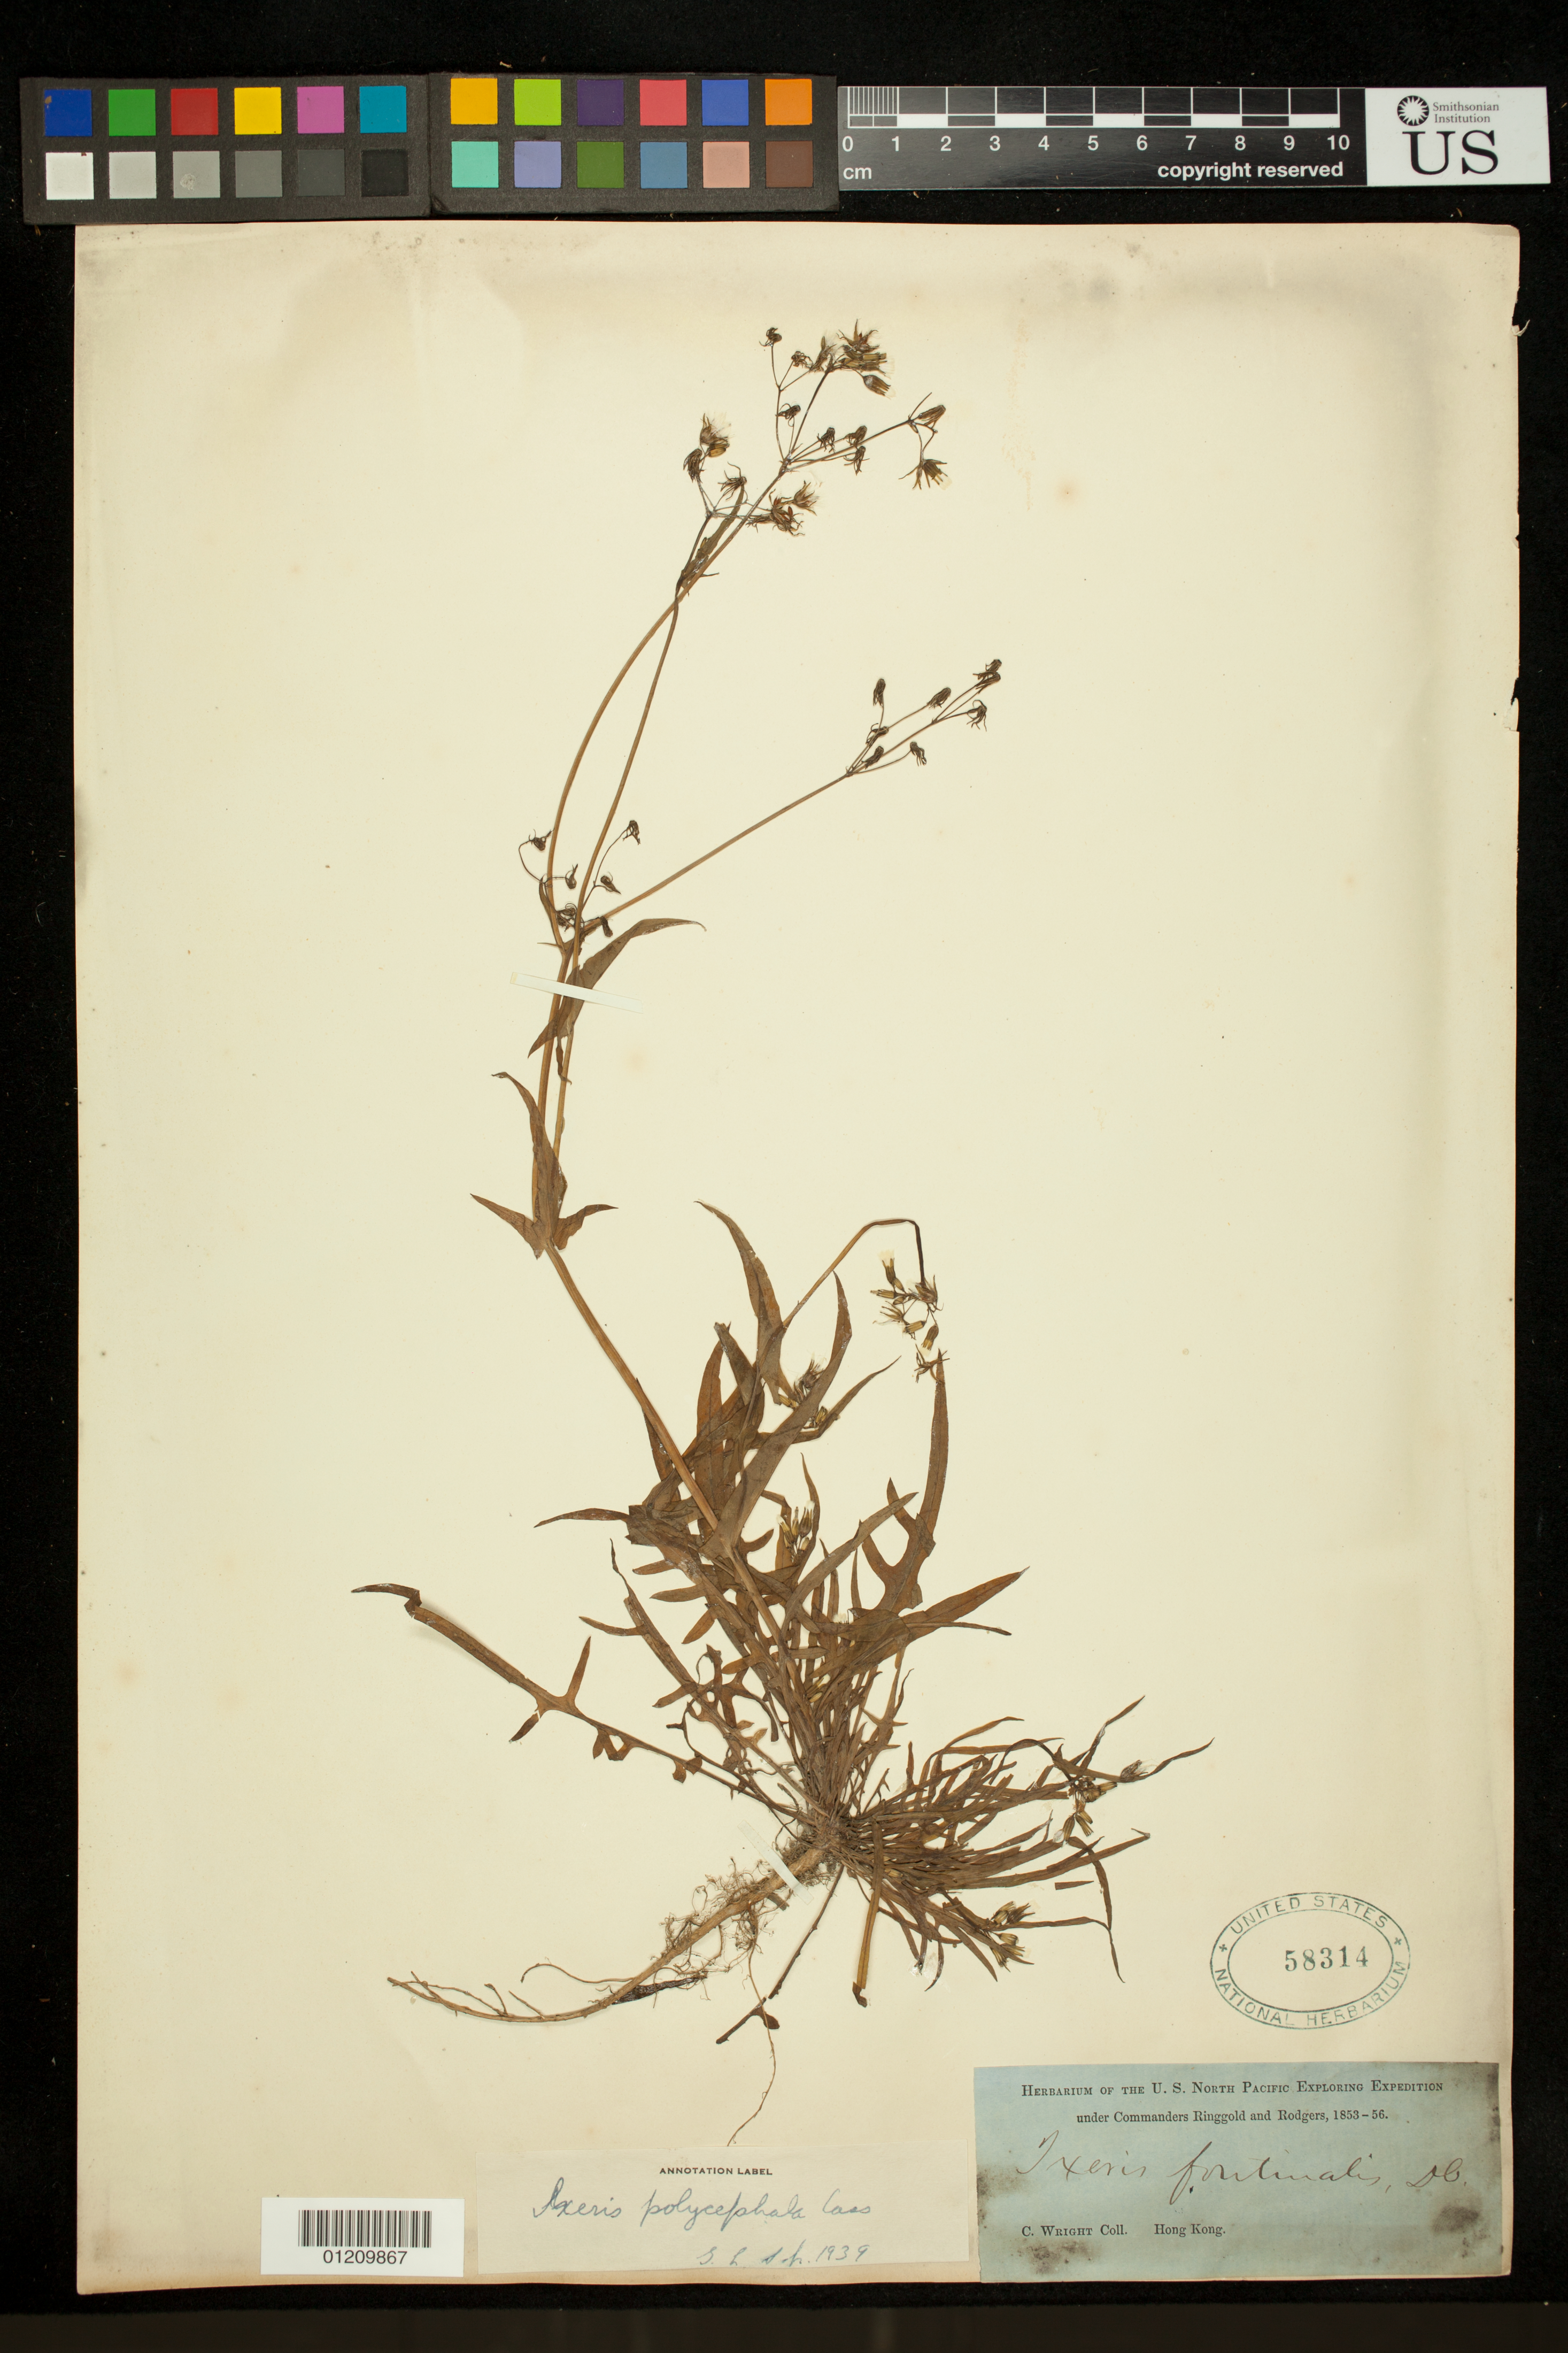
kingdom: Plantae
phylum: Tracheophyta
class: Magnoliopsida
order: Asterales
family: Asteraceae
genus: Ixeris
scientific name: Ixeris polycephala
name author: Cass. ex DC.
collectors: C. Wright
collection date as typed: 1853 to -- -- 1856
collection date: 1853/1856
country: China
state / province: Hong Kong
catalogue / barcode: US 58314